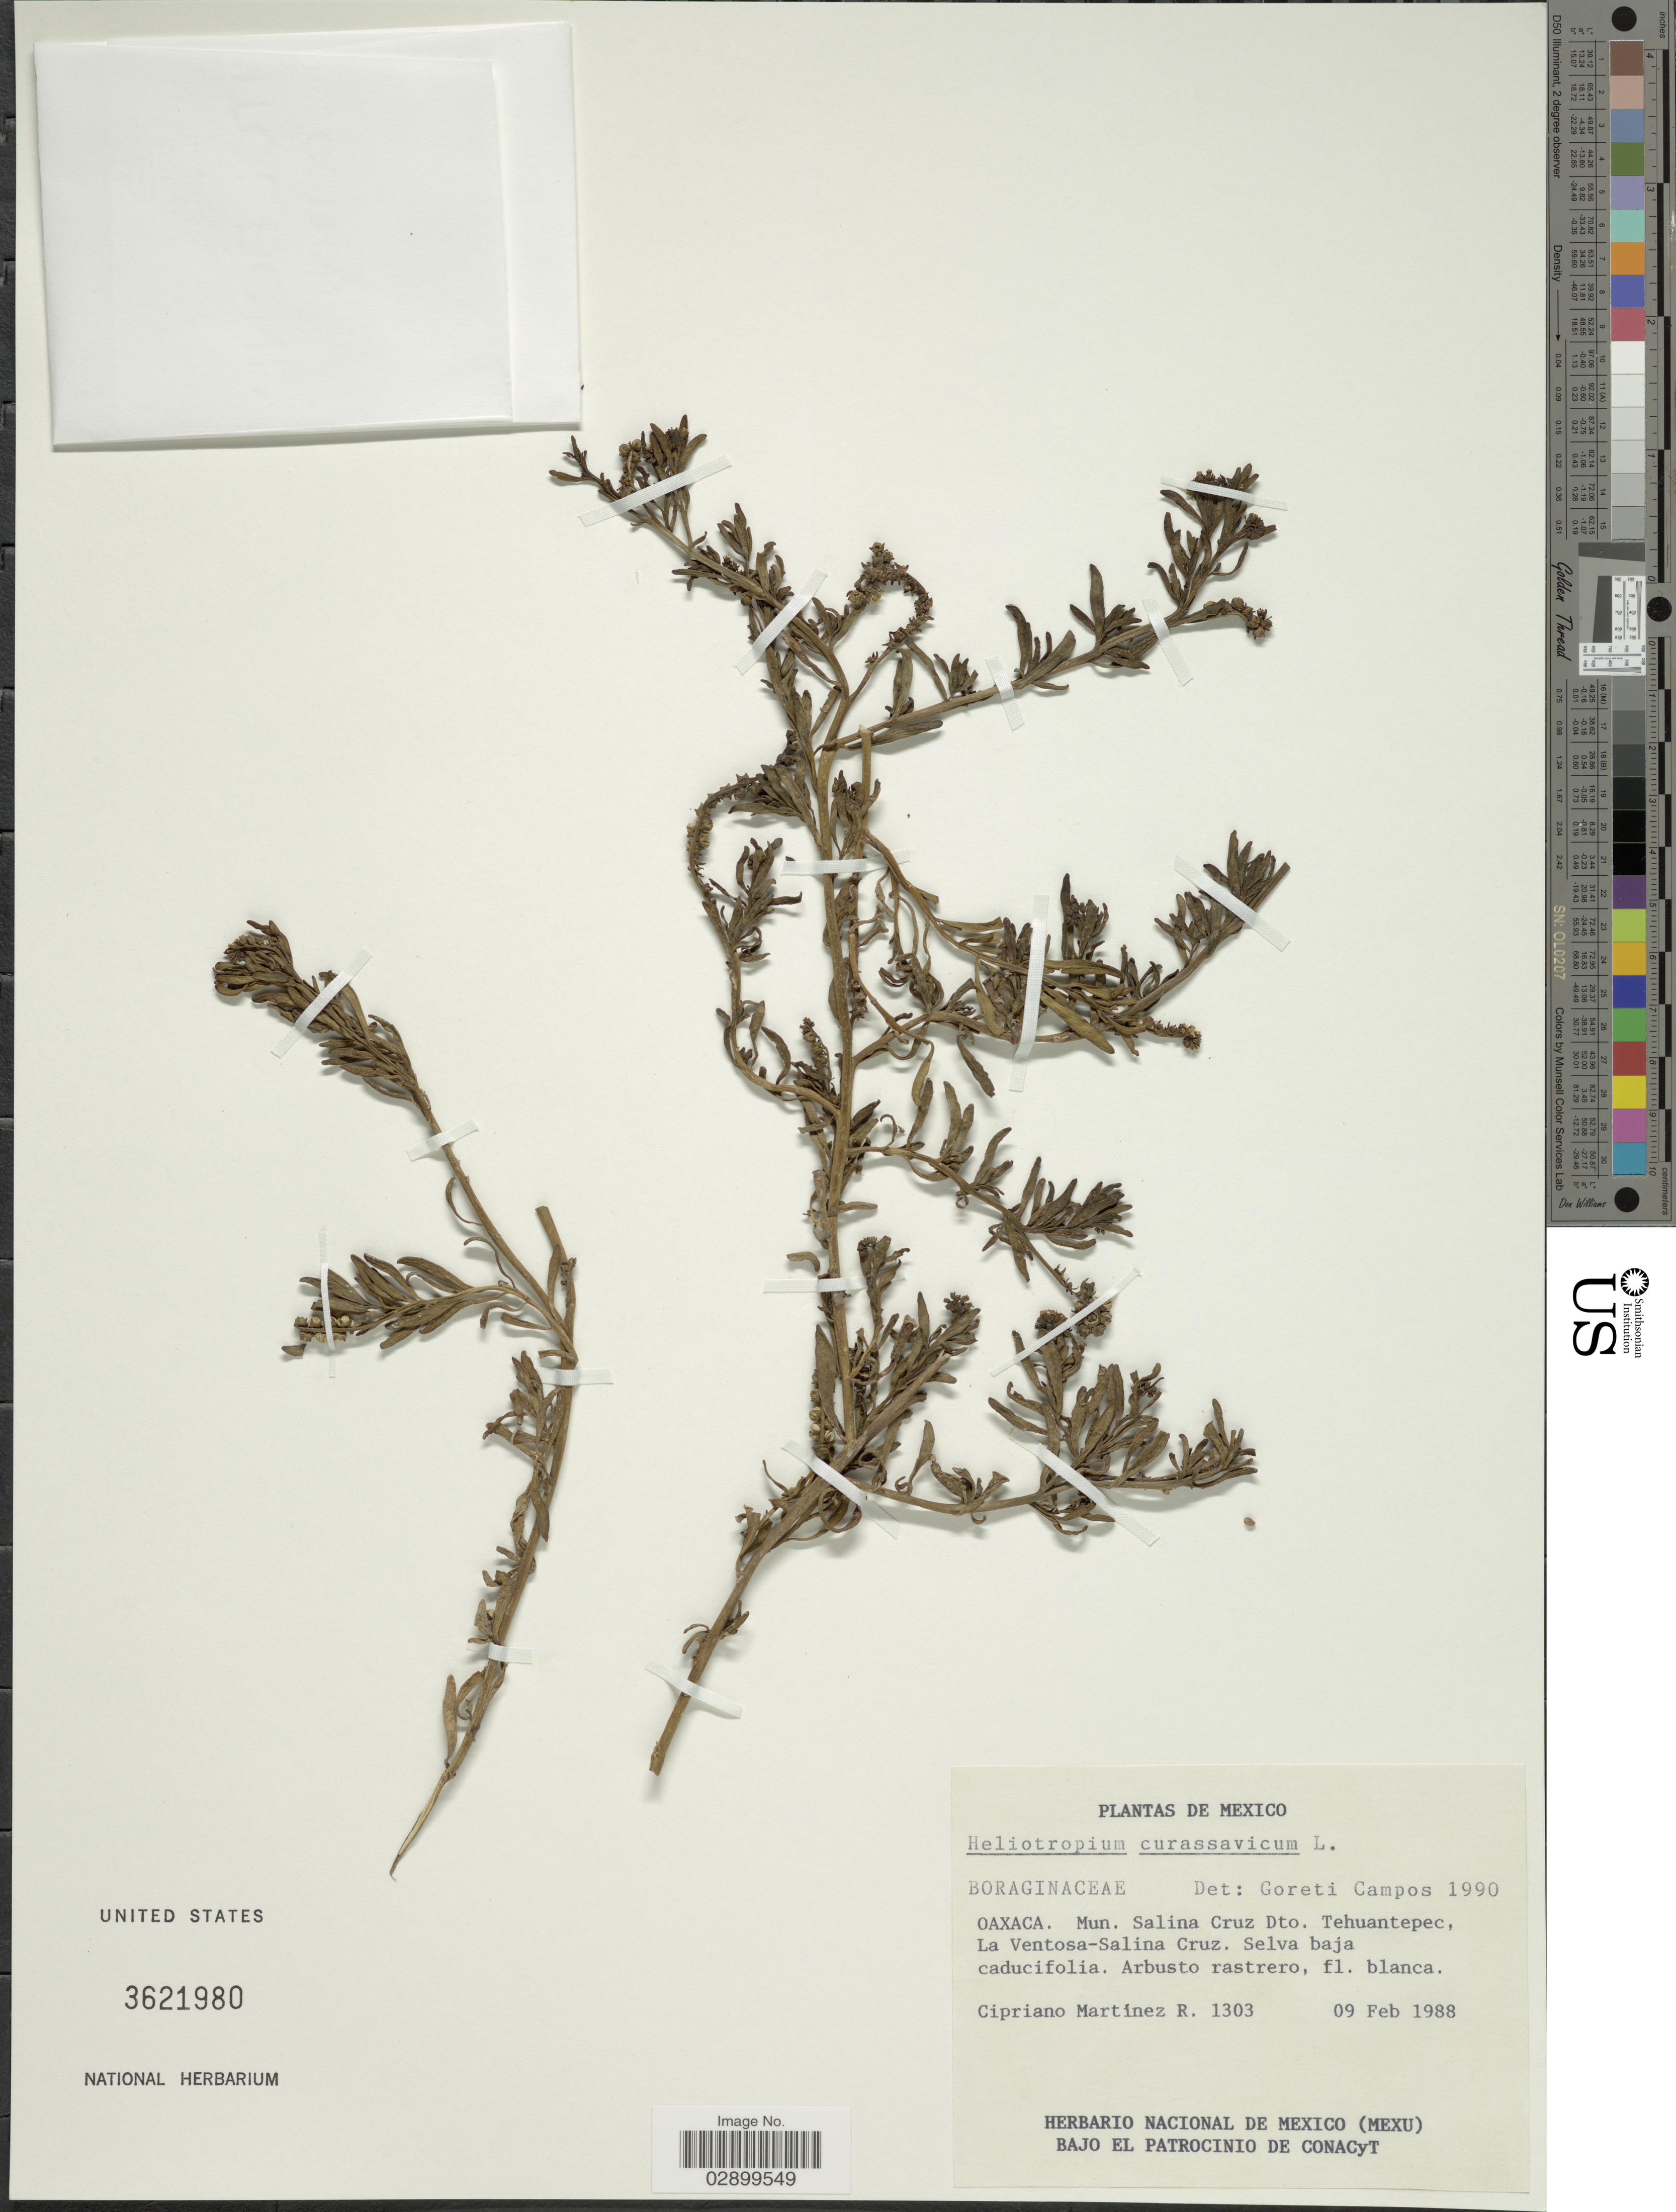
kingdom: Plantae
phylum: Tracheophyta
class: Magnoliopsida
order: Boraginales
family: Heliotropiaceae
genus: Heliotropium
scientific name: Heliotropium curassavicum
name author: L.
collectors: C. Martínez R.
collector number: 1303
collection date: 1988-02-09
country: Mexico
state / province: Oaxaca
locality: Mun. Salina Cruz Dto. Tehuantepec, La Ventosa-Salina Cruz.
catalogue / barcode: US 3621980